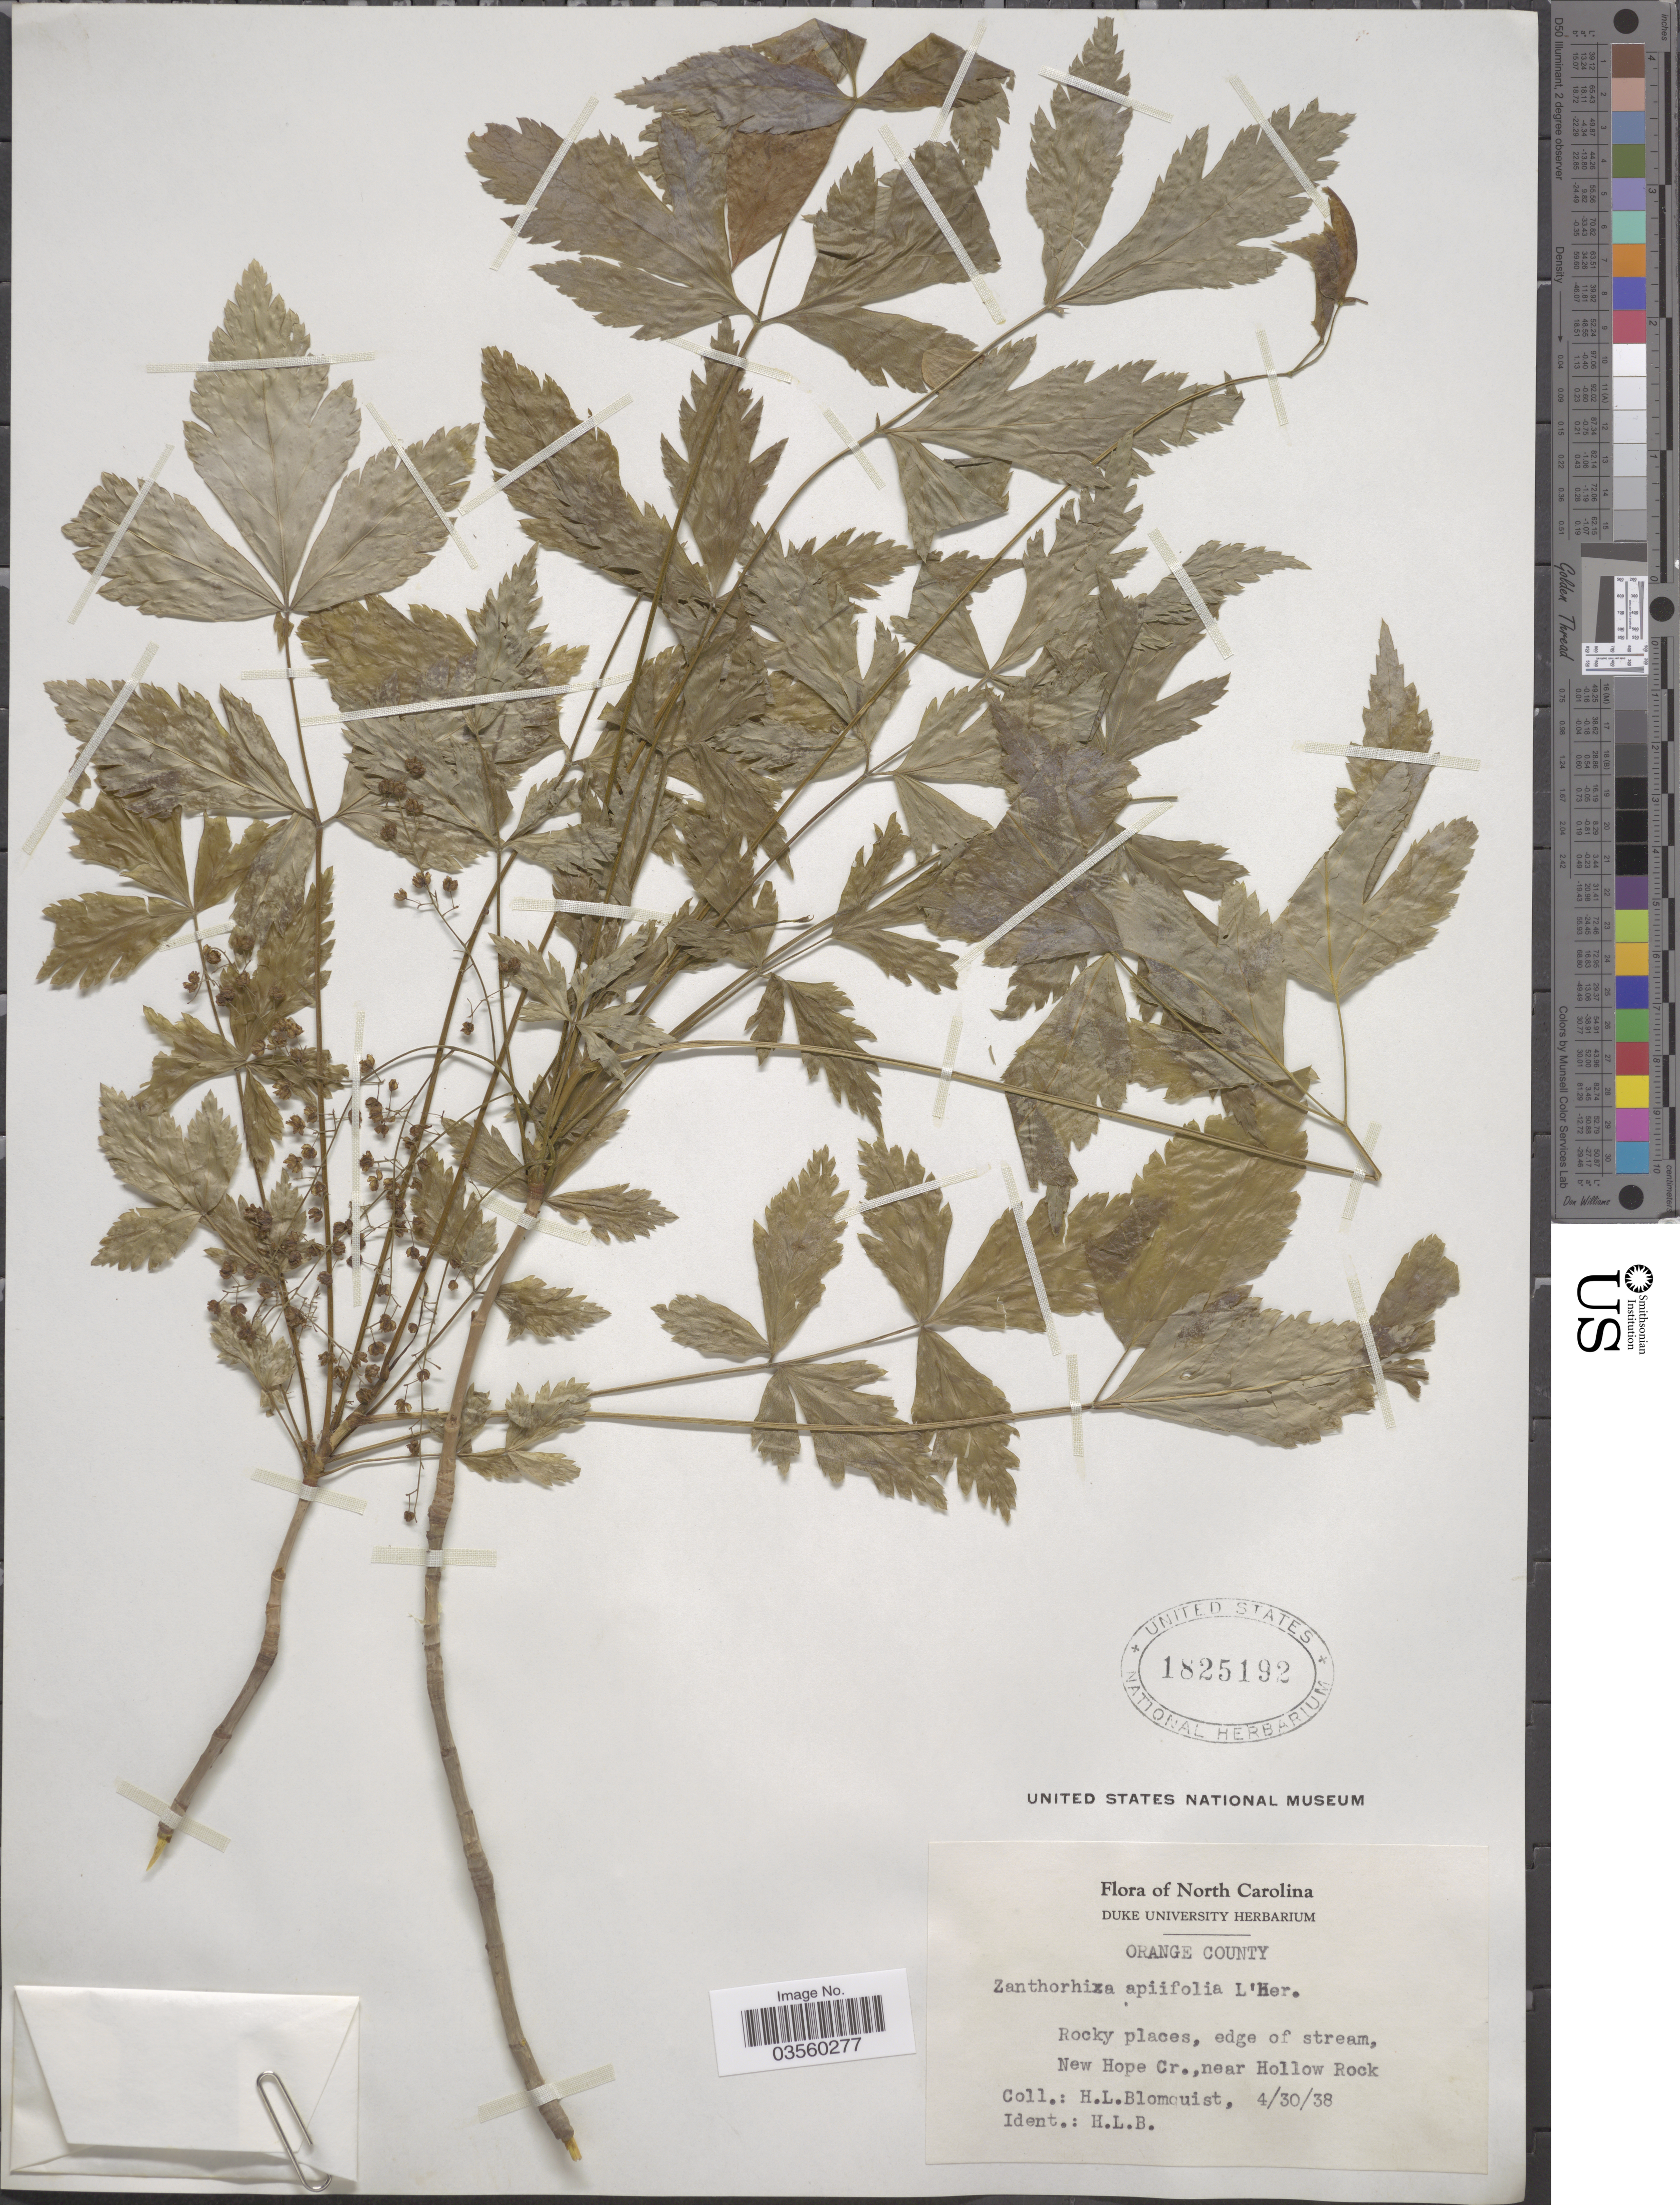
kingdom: Plantae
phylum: Tracheophyta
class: Magnoliopsida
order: Ranunculales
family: Ranunculaceae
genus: Xanthorhiza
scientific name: Xanthorhiza apiifolia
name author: L'Hér.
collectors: H. Blomquist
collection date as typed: Transcribed d/m/y: 30/4/38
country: United States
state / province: North Carolina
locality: Orange County. New Hope Cr., near Hollow Rock.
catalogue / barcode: US 1825192